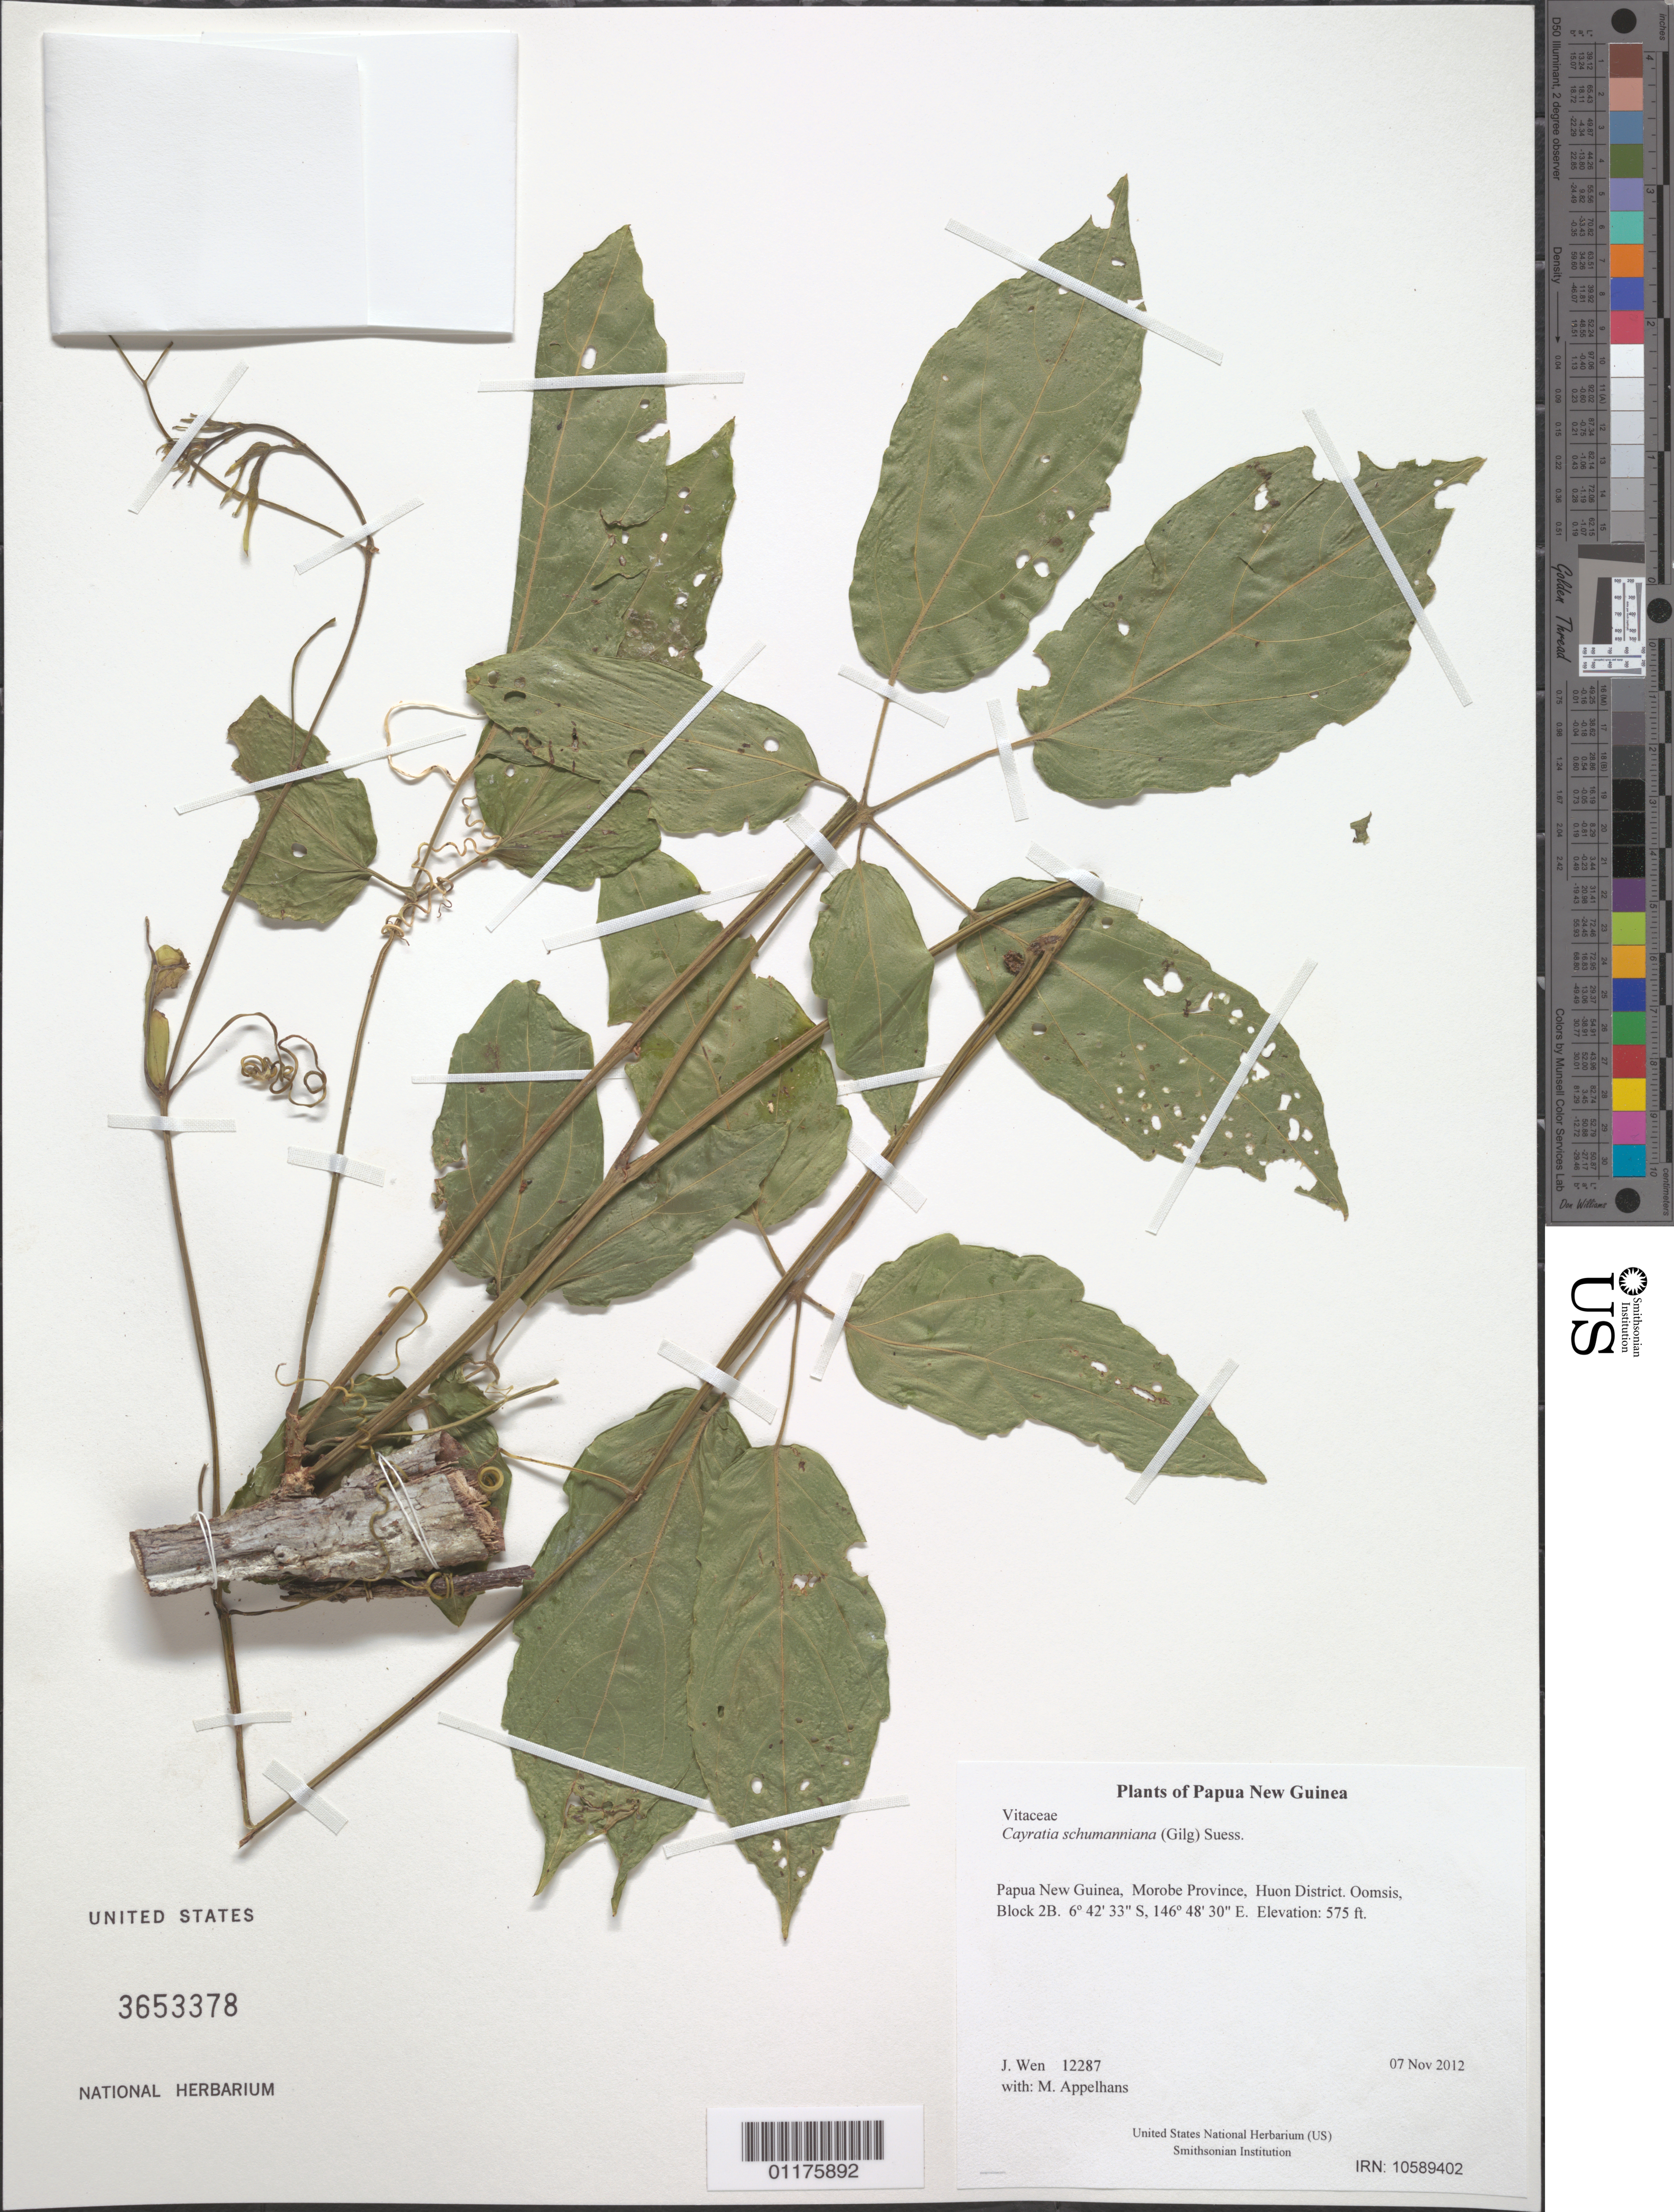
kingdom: Plantae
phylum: Tracheophyta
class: Magnoliopsida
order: Vitales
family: Vitaceae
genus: Cayratia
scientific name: Cayratia schumanniana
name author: (Gilg) Suess.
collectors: M. Appelhans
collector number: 12287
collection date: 2012-11-07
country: Papua New Guinea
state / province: Morobe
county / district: Huon District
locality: Oomsis, Block 2B.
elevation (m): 175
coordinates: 6 42.554 S, 146 48.501 E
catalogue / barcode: US 3653378